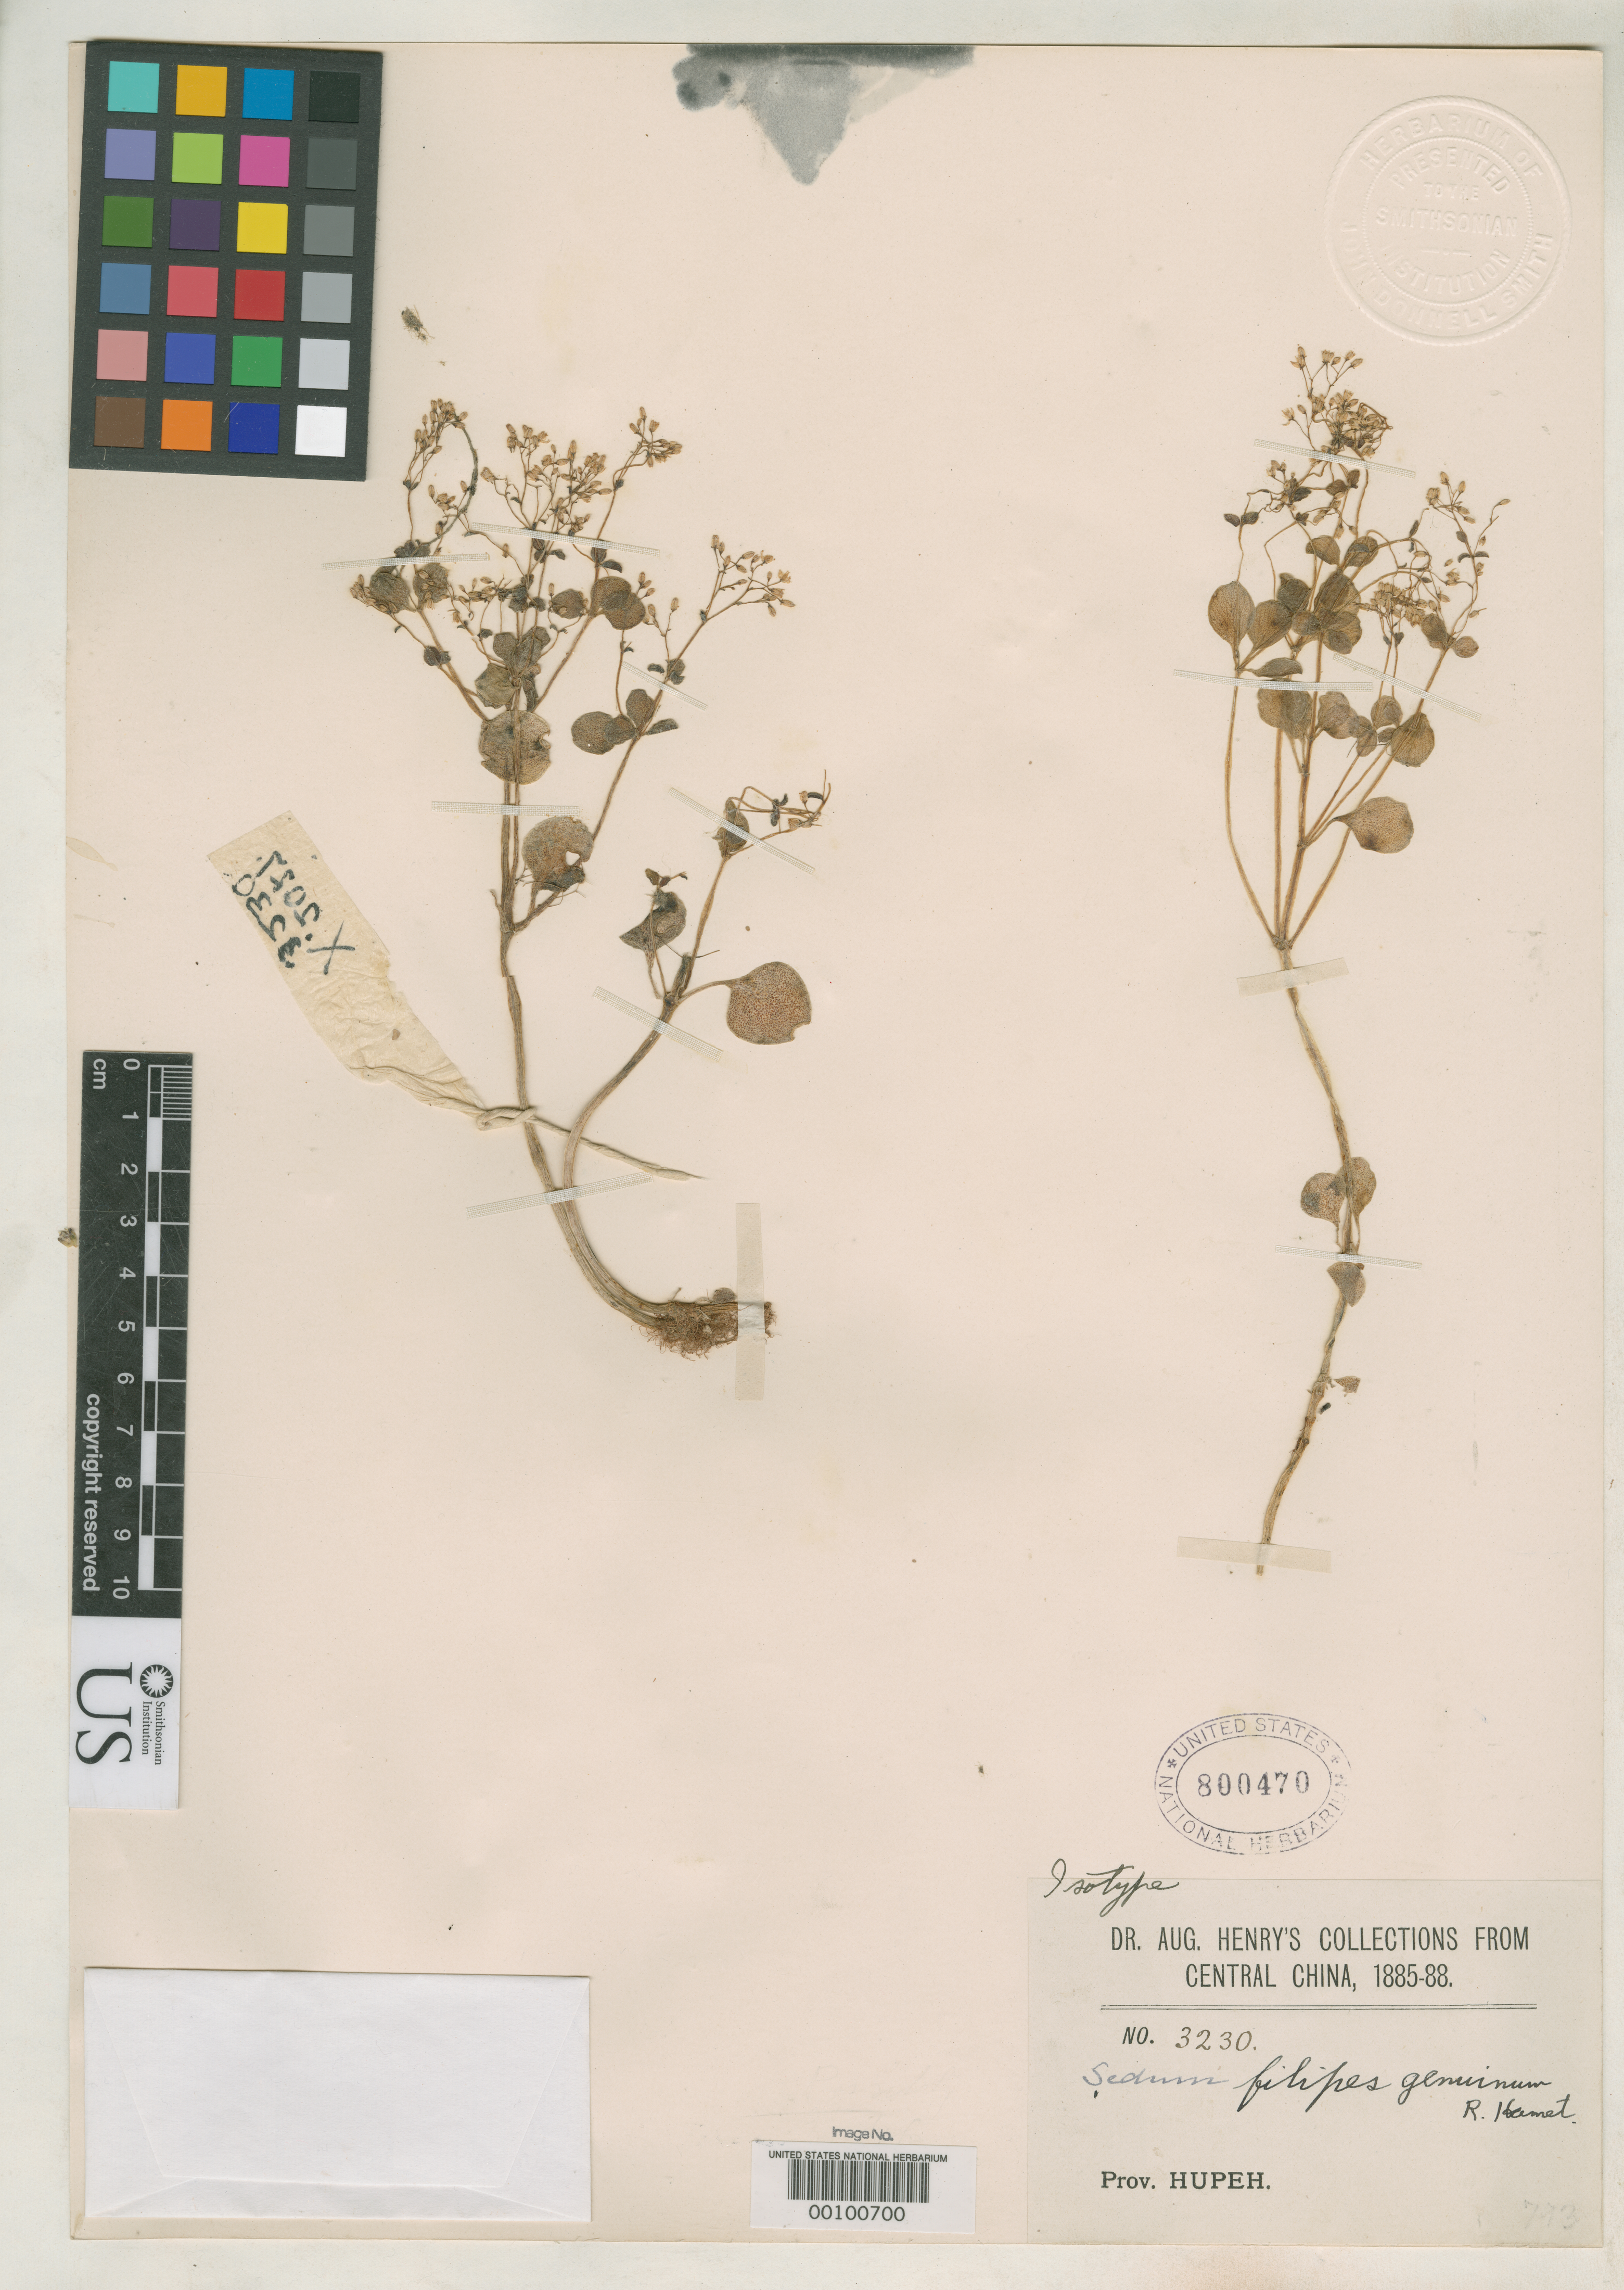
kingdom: Plantae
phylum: Tracheophyta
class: Magnoliopsida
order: Saxifragales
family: Crassulaceae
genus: Sedum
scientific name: Sedum filipes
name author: Hemsl.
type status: Possible Type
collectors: A. Henry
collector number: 3230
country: China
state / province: Hubei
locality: Ichang.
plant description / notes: Nom. nud. in Notes Roy. Bot. Gard. Edinburgh 8(37):144. 1913.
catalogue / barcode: US 800470